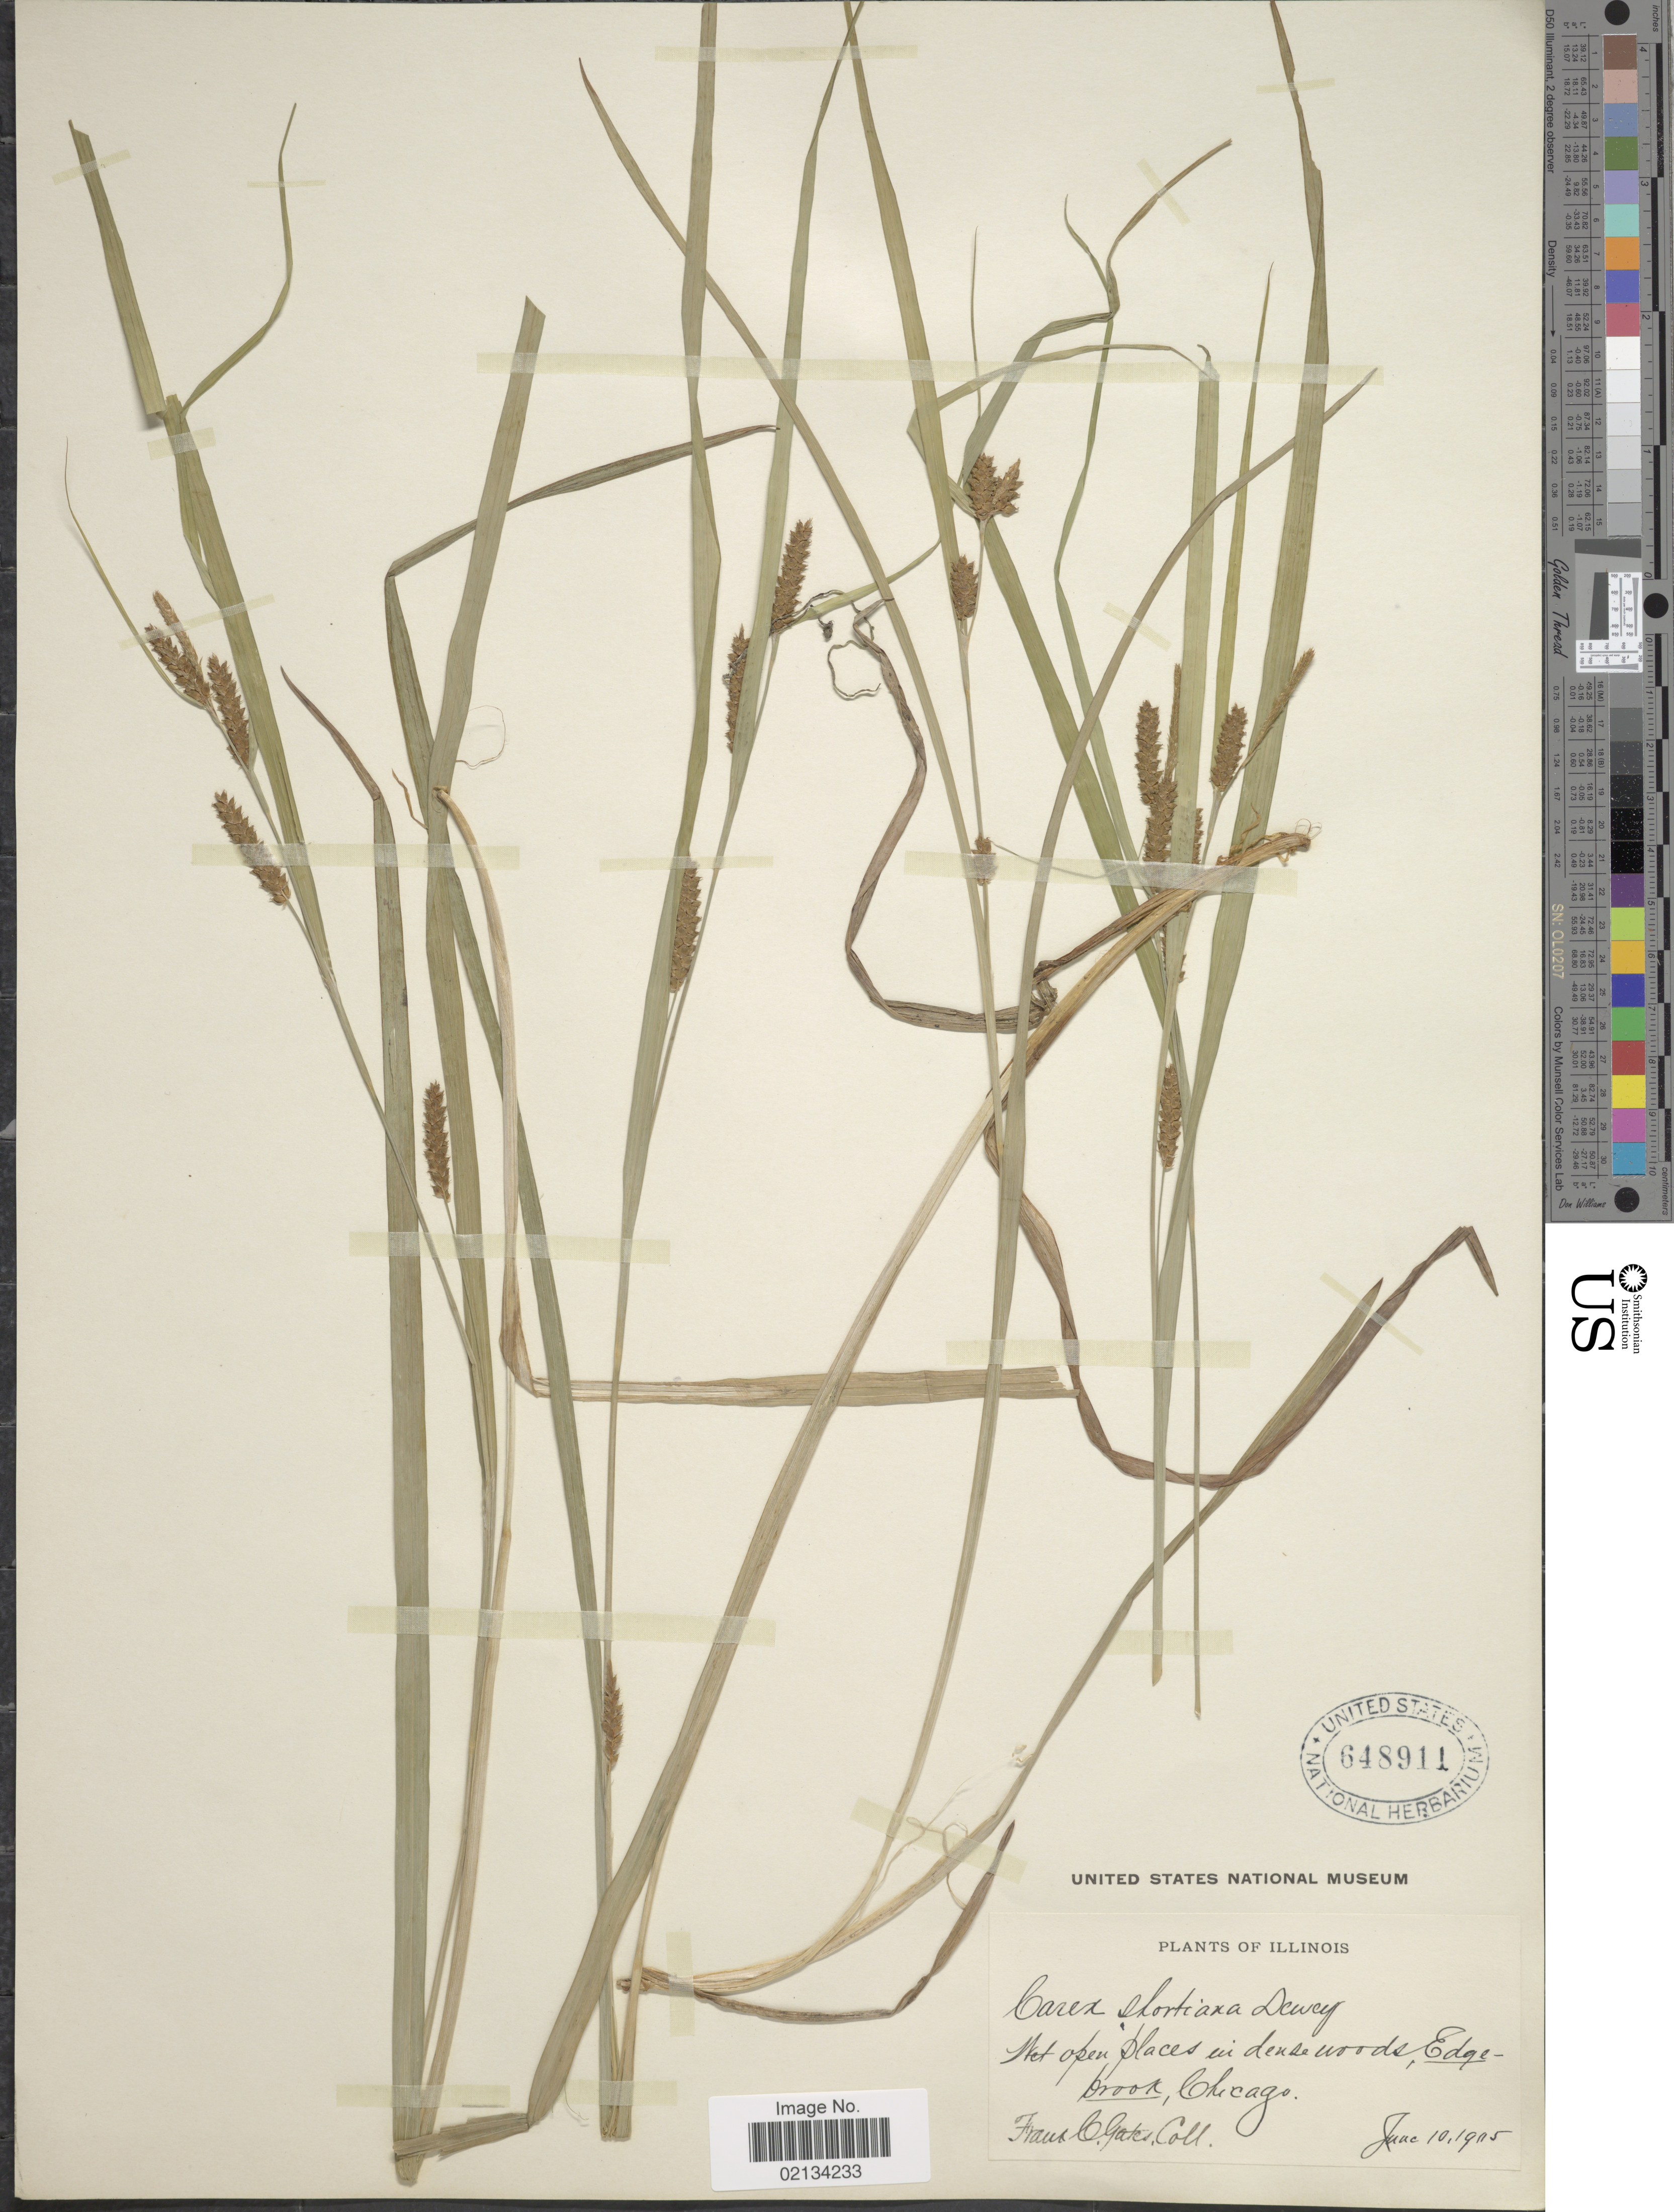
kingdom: Plantae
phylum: Tracheophyta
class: Liliopsida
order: Poales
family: Cyperaceae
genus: Carex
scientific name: Carex shortiana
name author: Dewey & Torr.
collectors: F. C. Gates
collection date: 1905-06-10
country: United States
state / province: Illinois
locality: Wet open places in dense woods, Edge-brook, Chicago.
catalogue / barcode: US 648911